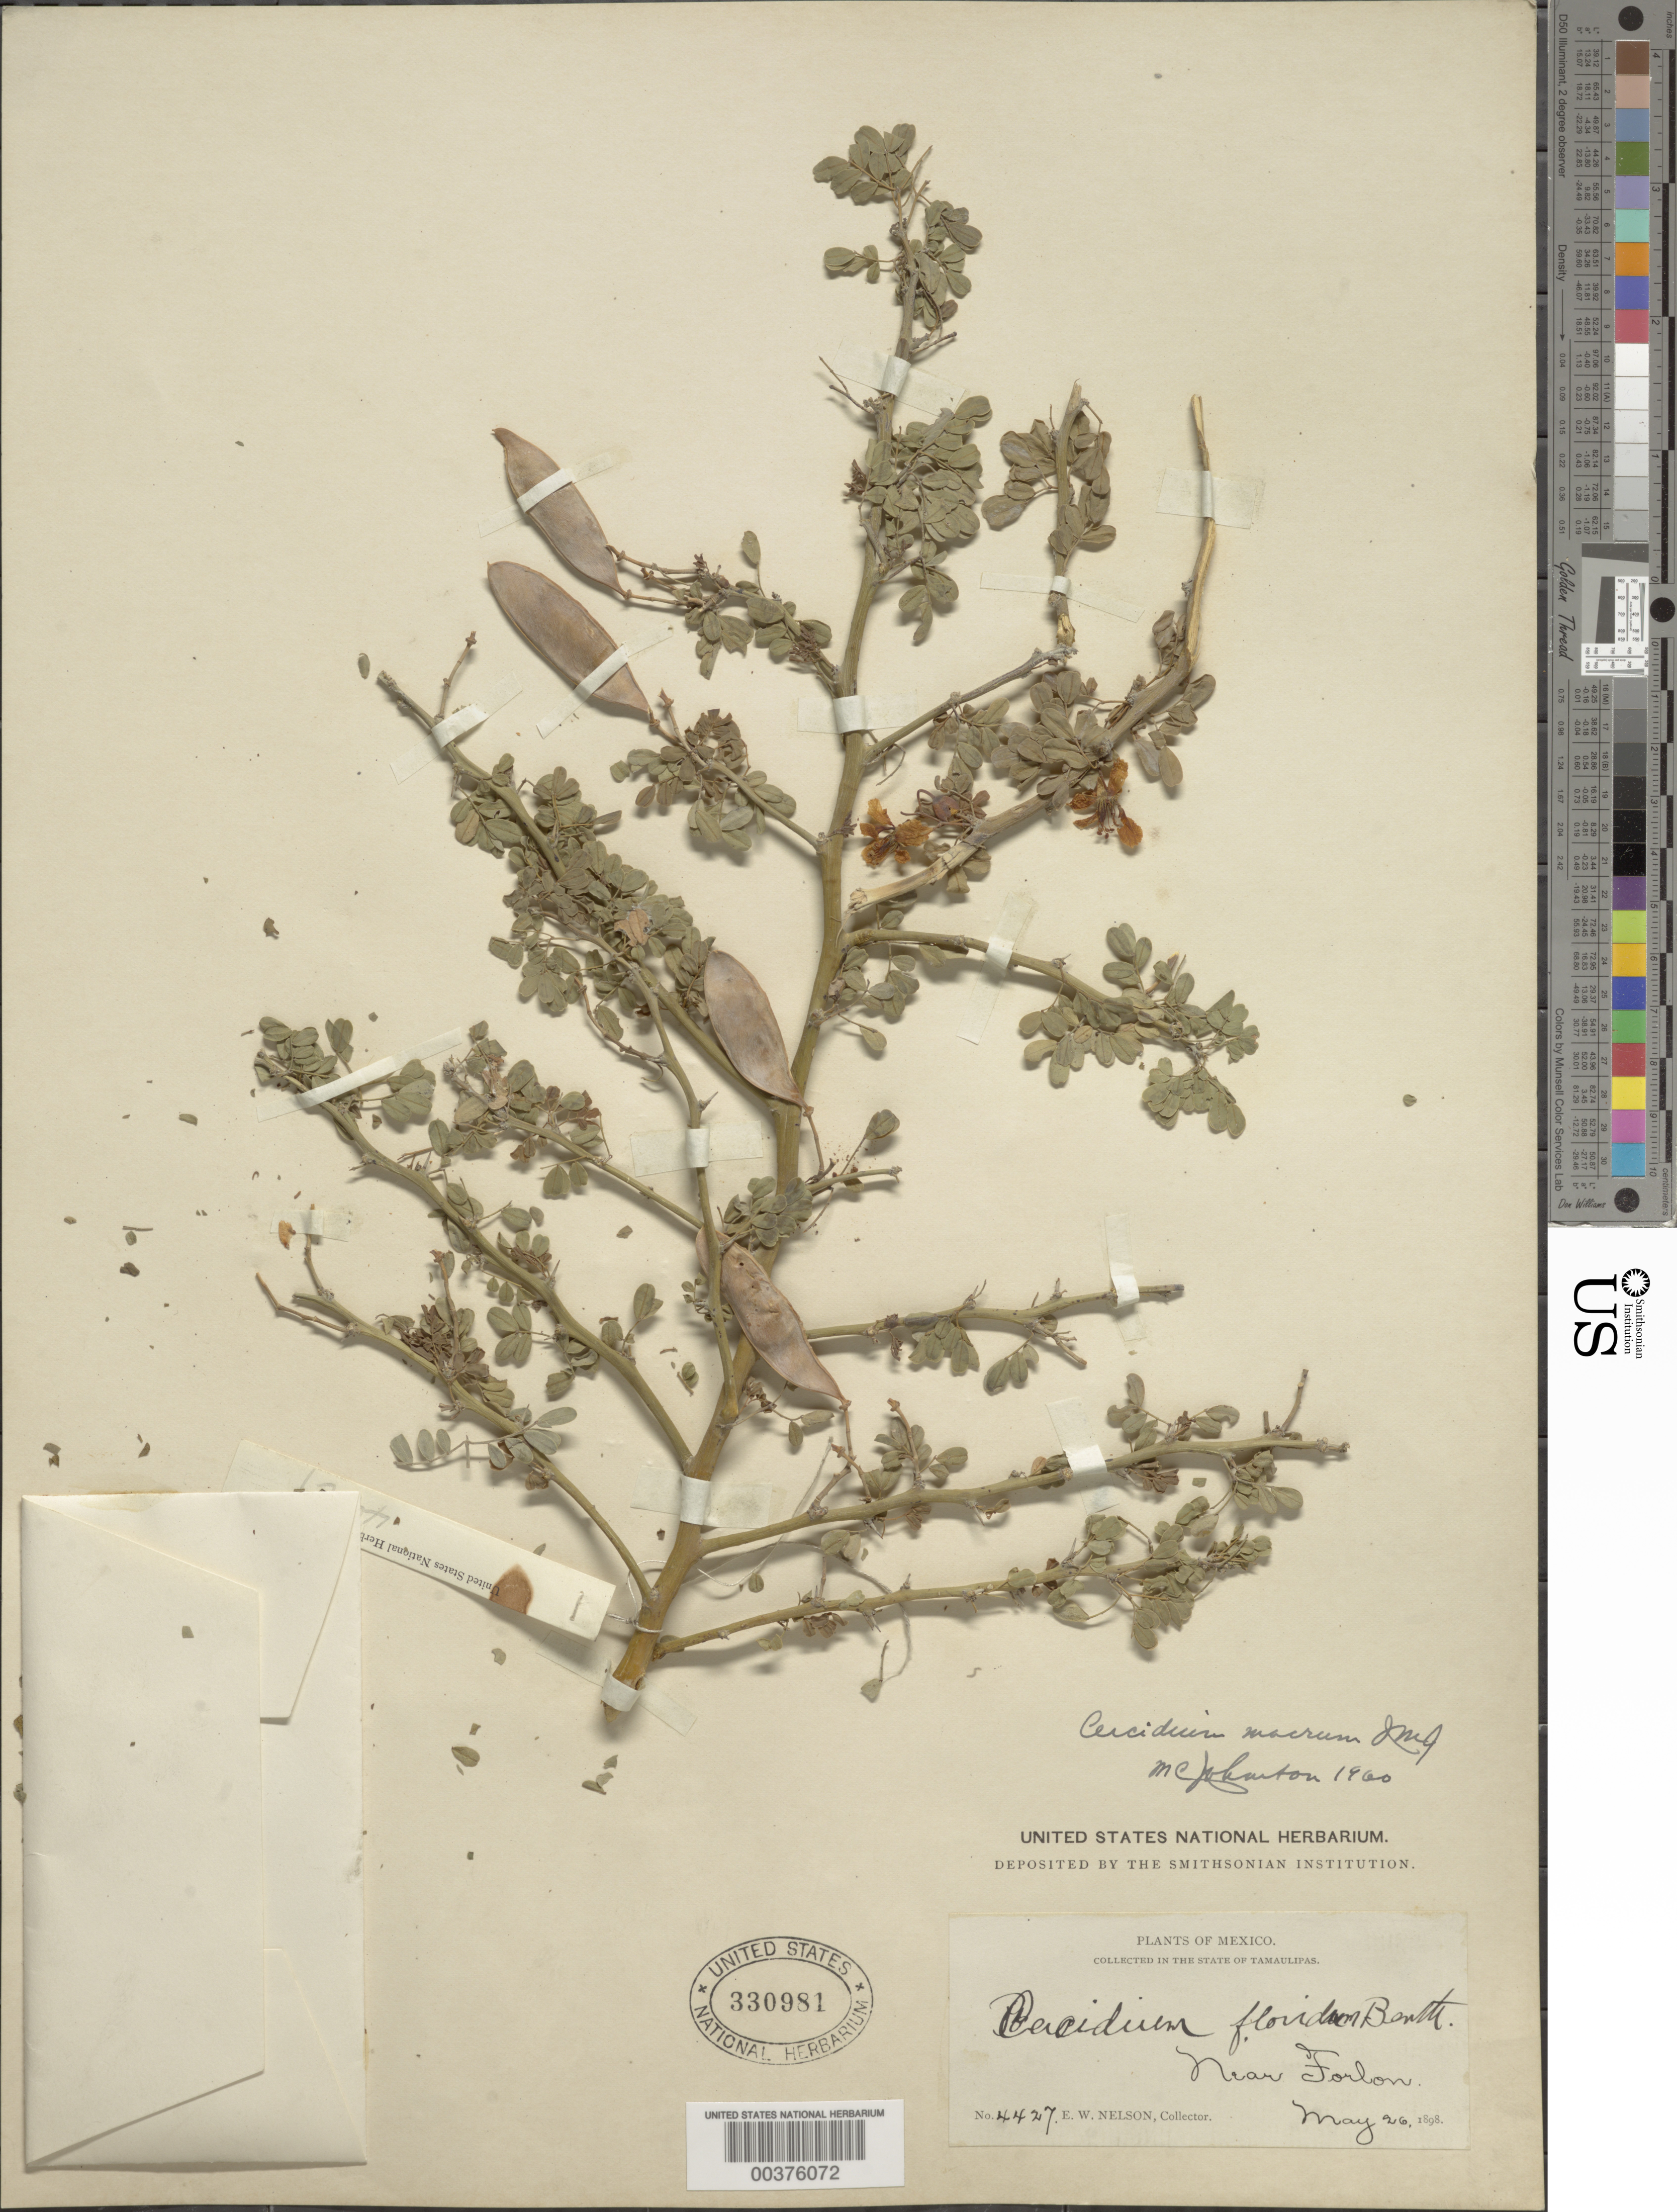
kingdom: Plantae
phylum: Tracheophyta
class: Magnoliopsida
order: Fabales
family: Fabaceae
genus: Parkinsonia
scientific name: Parkinsonia texana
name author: (A. Gray) S. Watson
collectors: E. W. Nelson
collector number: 4427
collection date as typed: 26 May 1898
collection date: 1898-05-26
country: Mexico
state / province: Tamaulipas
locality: Near forlon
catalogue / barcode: US 330981